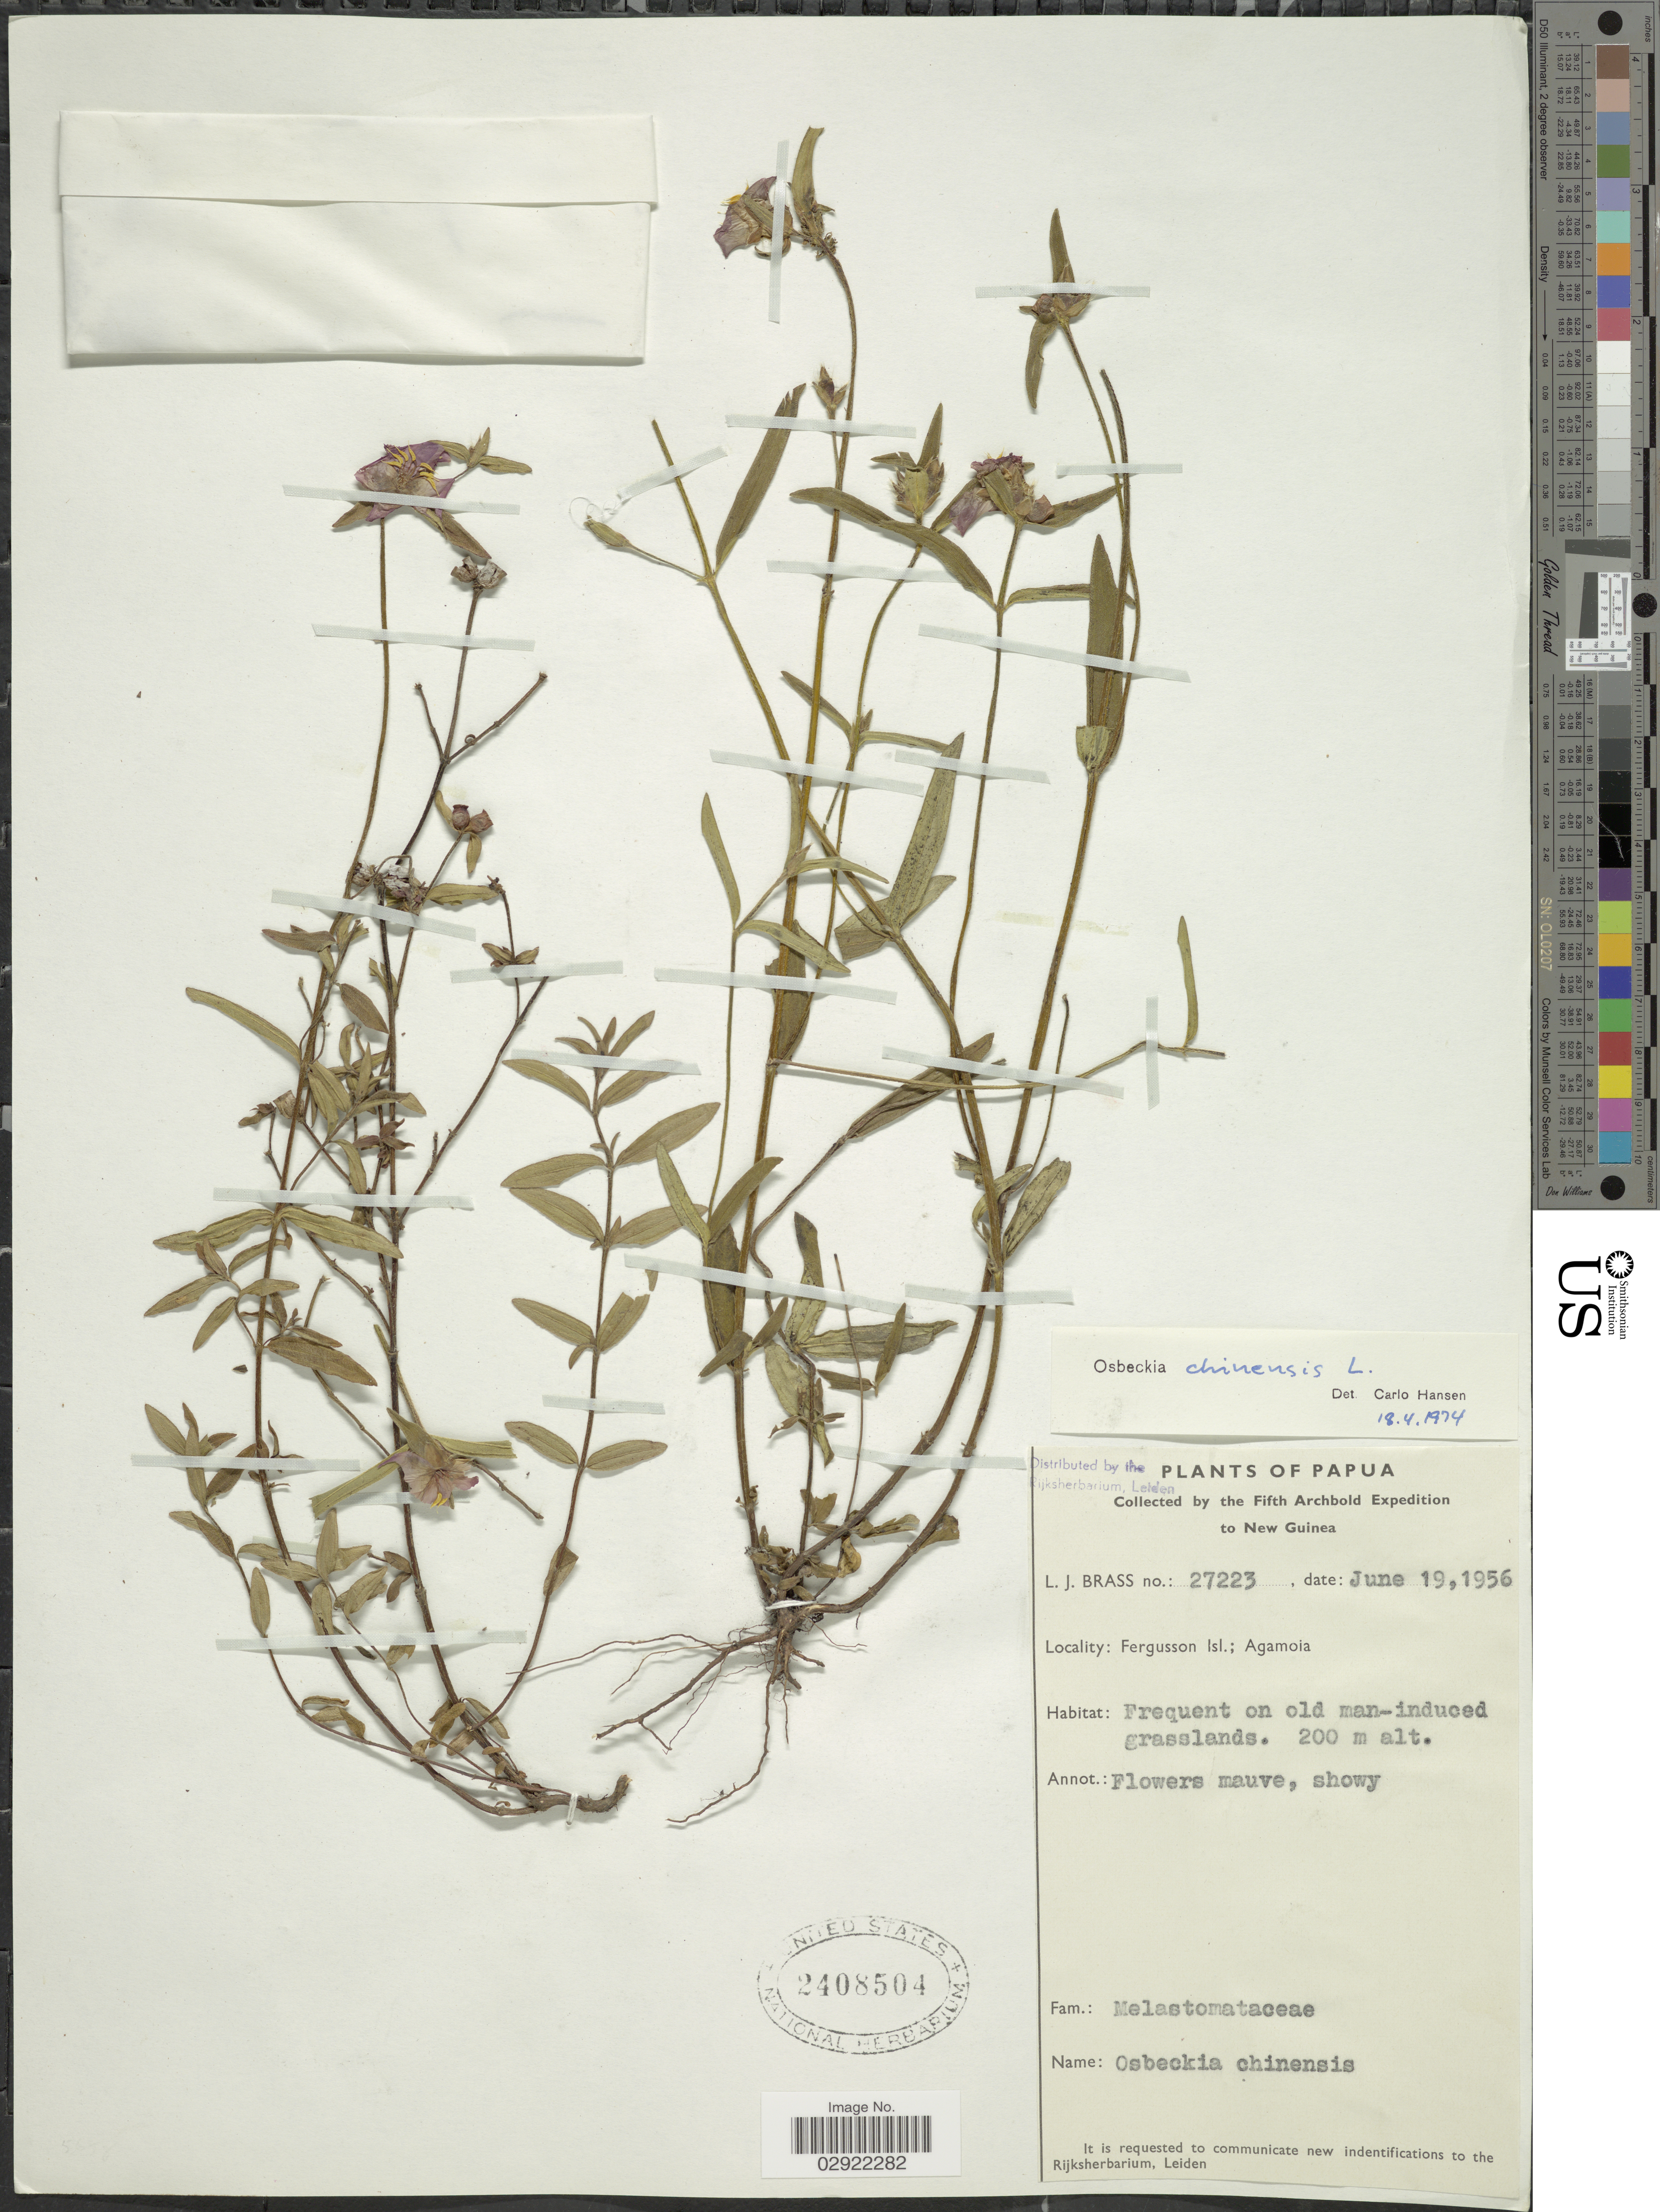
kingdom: Plantae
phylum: Tracheophyta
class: Magnoliopsida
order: Myrtales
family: Melastomataceae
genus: Osbeckia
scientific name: Osbeckia chinensis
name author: L.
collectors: L. J. Brass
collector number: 27223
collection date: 1956-06-19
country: Papua New Guinea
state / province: Milne Bay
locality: Papua. Fergusson Isl.; Agamoia.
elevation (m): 200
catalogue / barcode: US 2408504